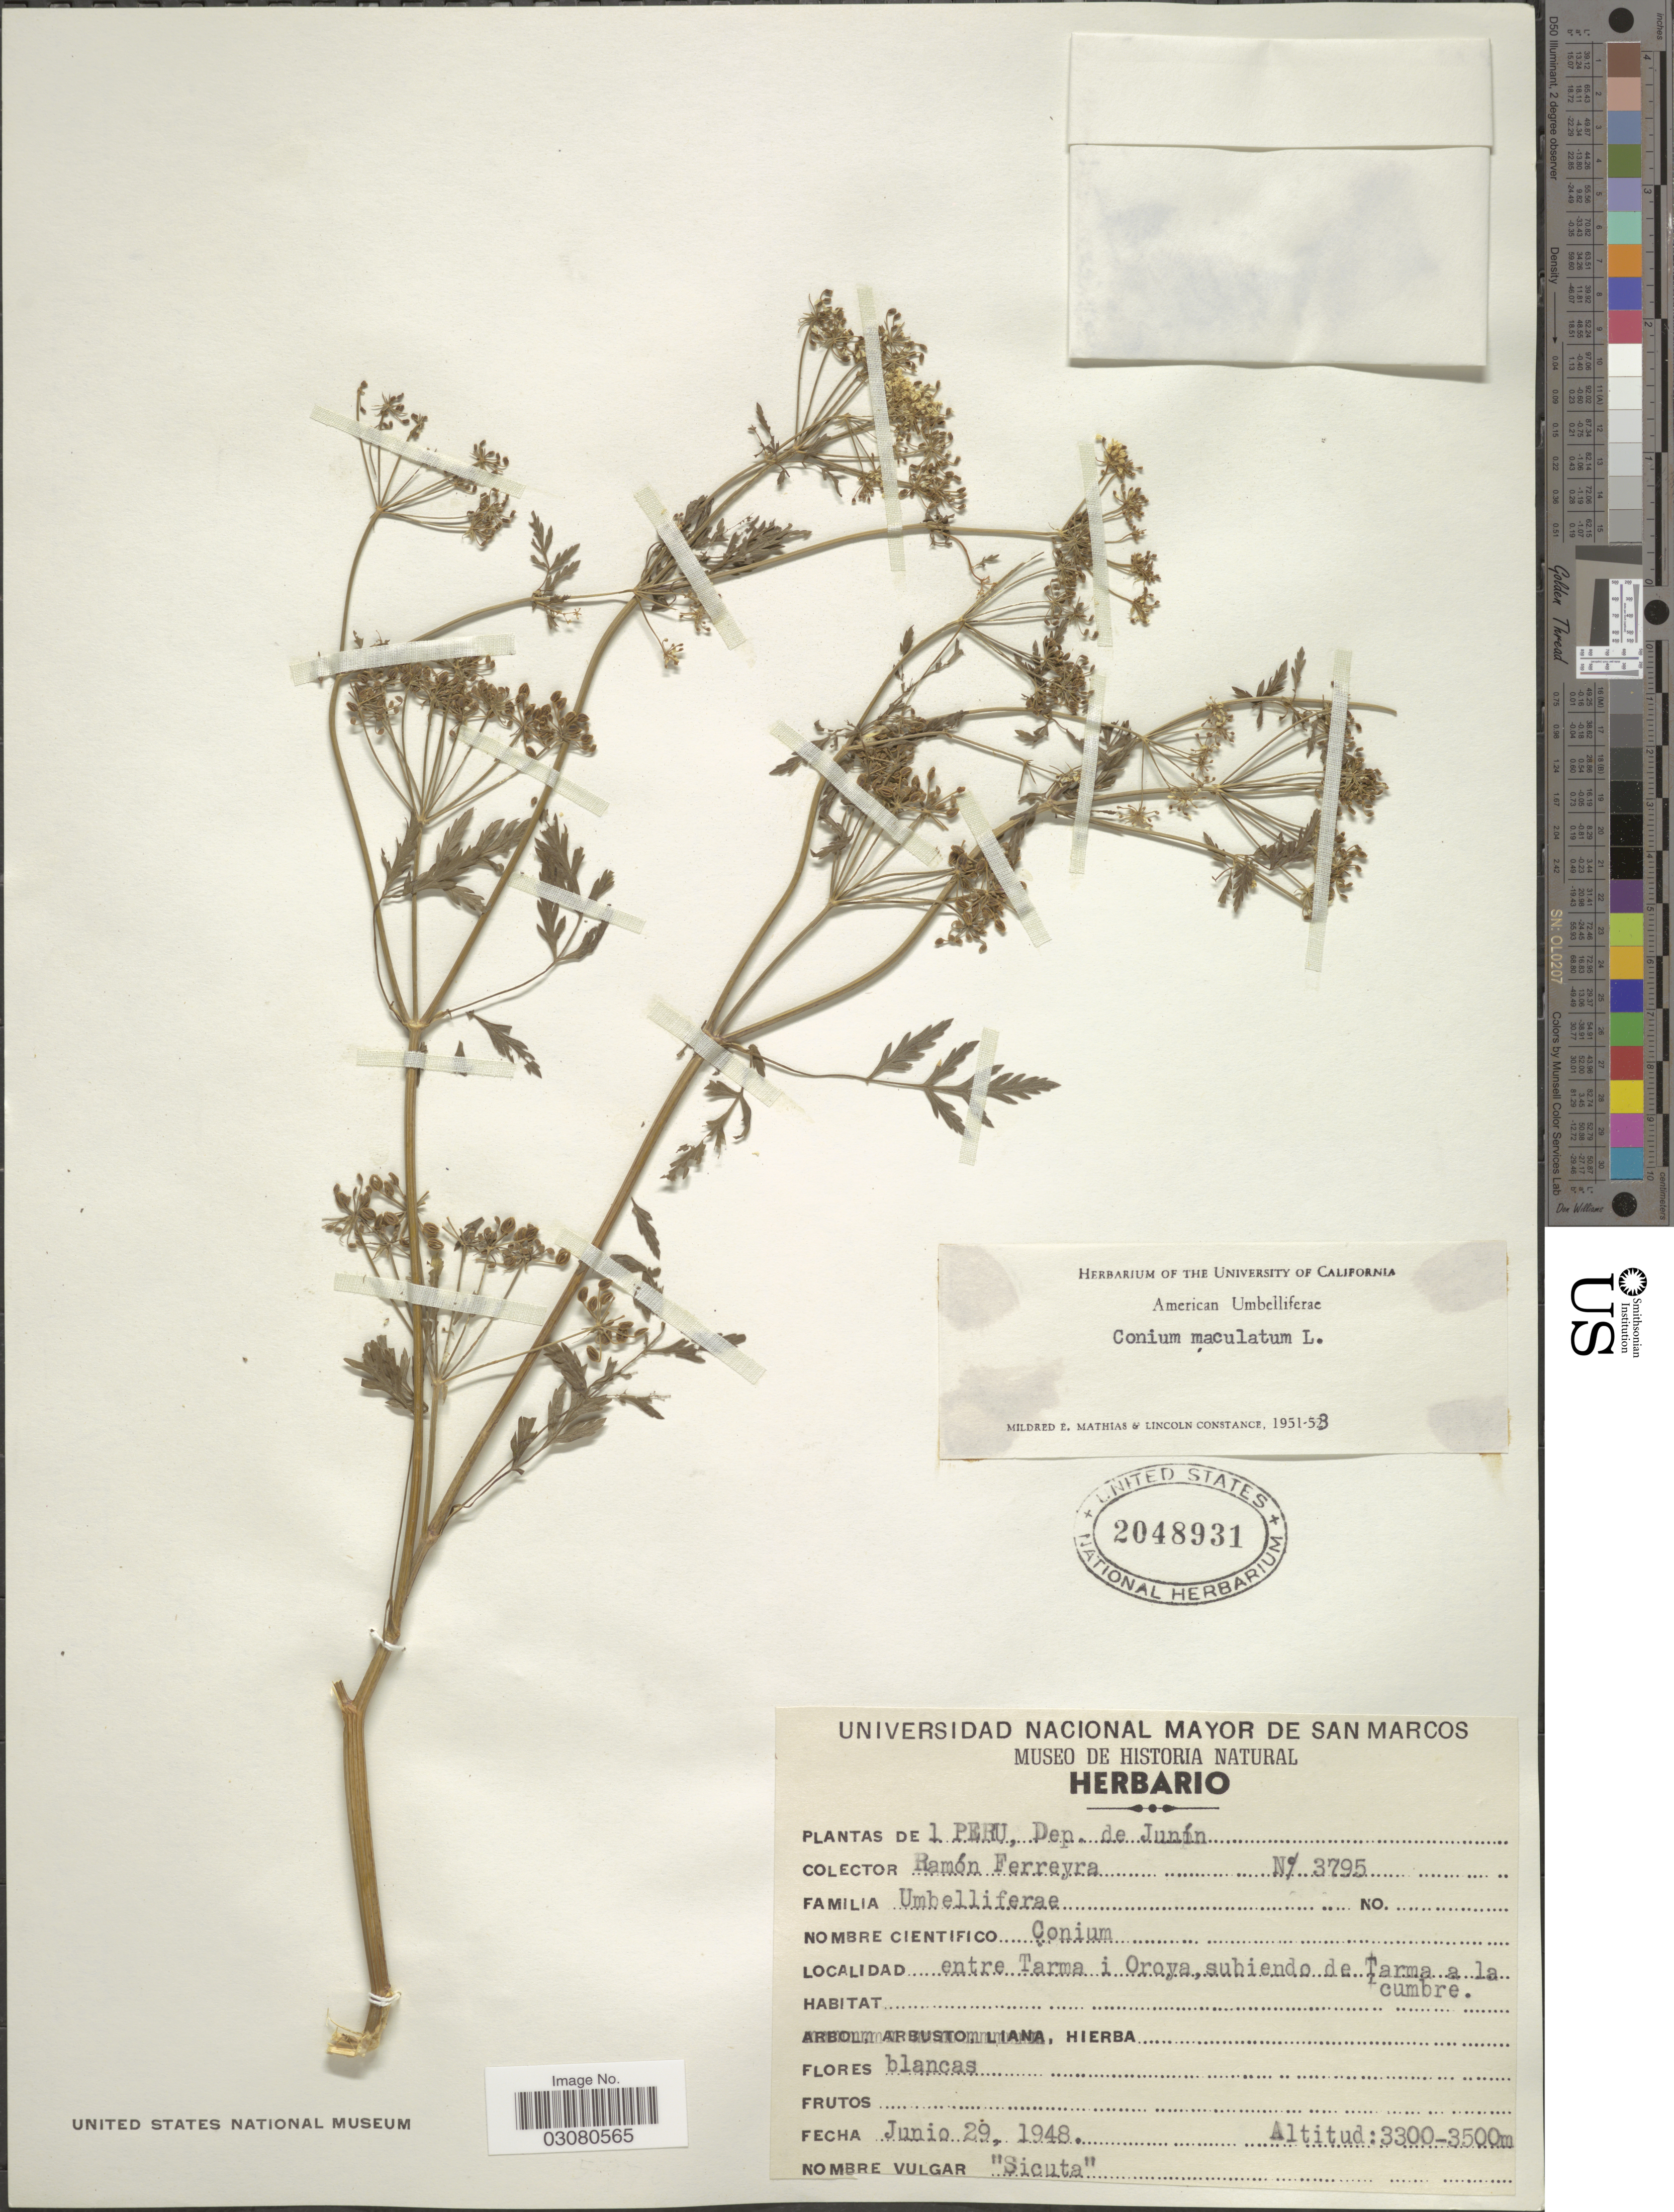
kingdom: Plantae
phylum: Tracheophyta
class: Magnoliopsida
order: Apiales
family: Apiaceae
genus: Conium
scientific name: Conium maculatum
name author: L.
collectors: R. A. Ferreyra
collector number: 3795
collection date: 1948-06-29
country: Peru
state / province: Junín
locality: Dep. de Junín. Entre Tarma i Oroya, subiendo de Tarma a la cumbre.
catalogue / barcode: US 2048931